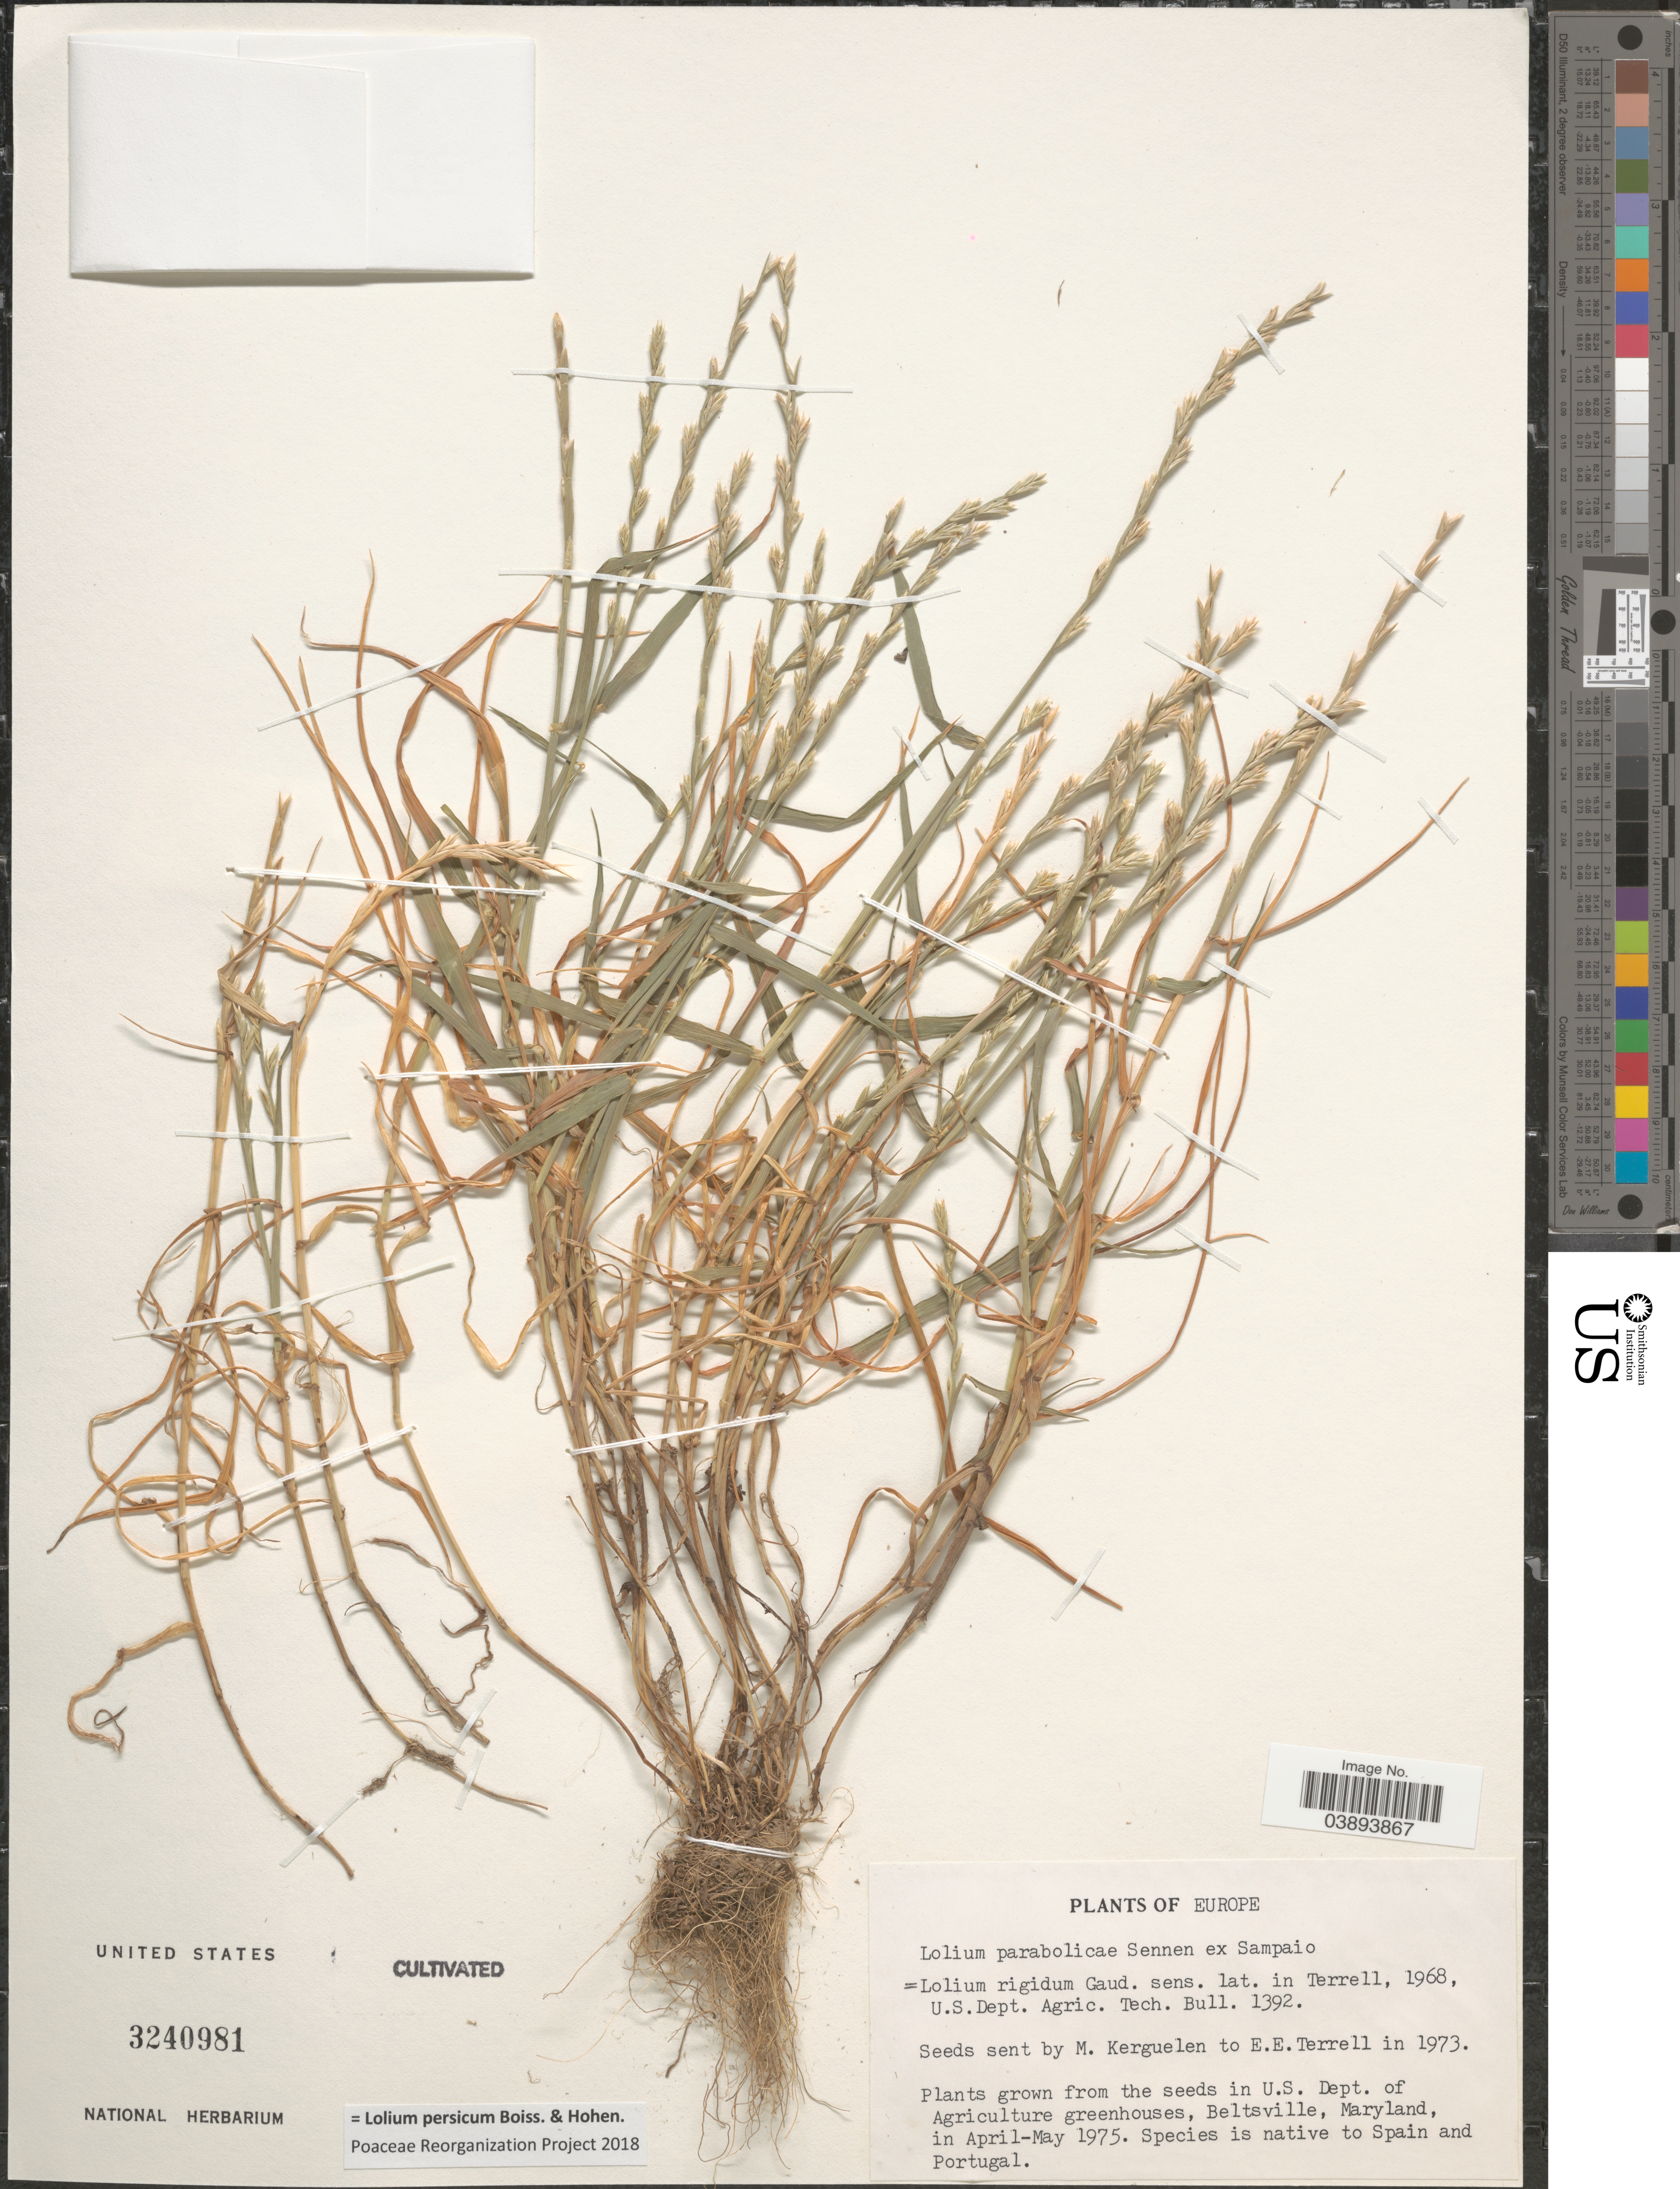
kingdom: Plantae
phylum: Tracheophyta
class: Liliopsida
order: Poales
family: Poaceae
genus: Lolium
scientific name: Lolium persicum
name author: Boiss. & Hohen.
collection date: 1975-04/1975-05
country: United States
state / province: Maryland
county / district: Prince George's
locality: In U.S. Dept. of Agriculture greenhouses, Beltsville.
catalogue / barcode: US 3240981